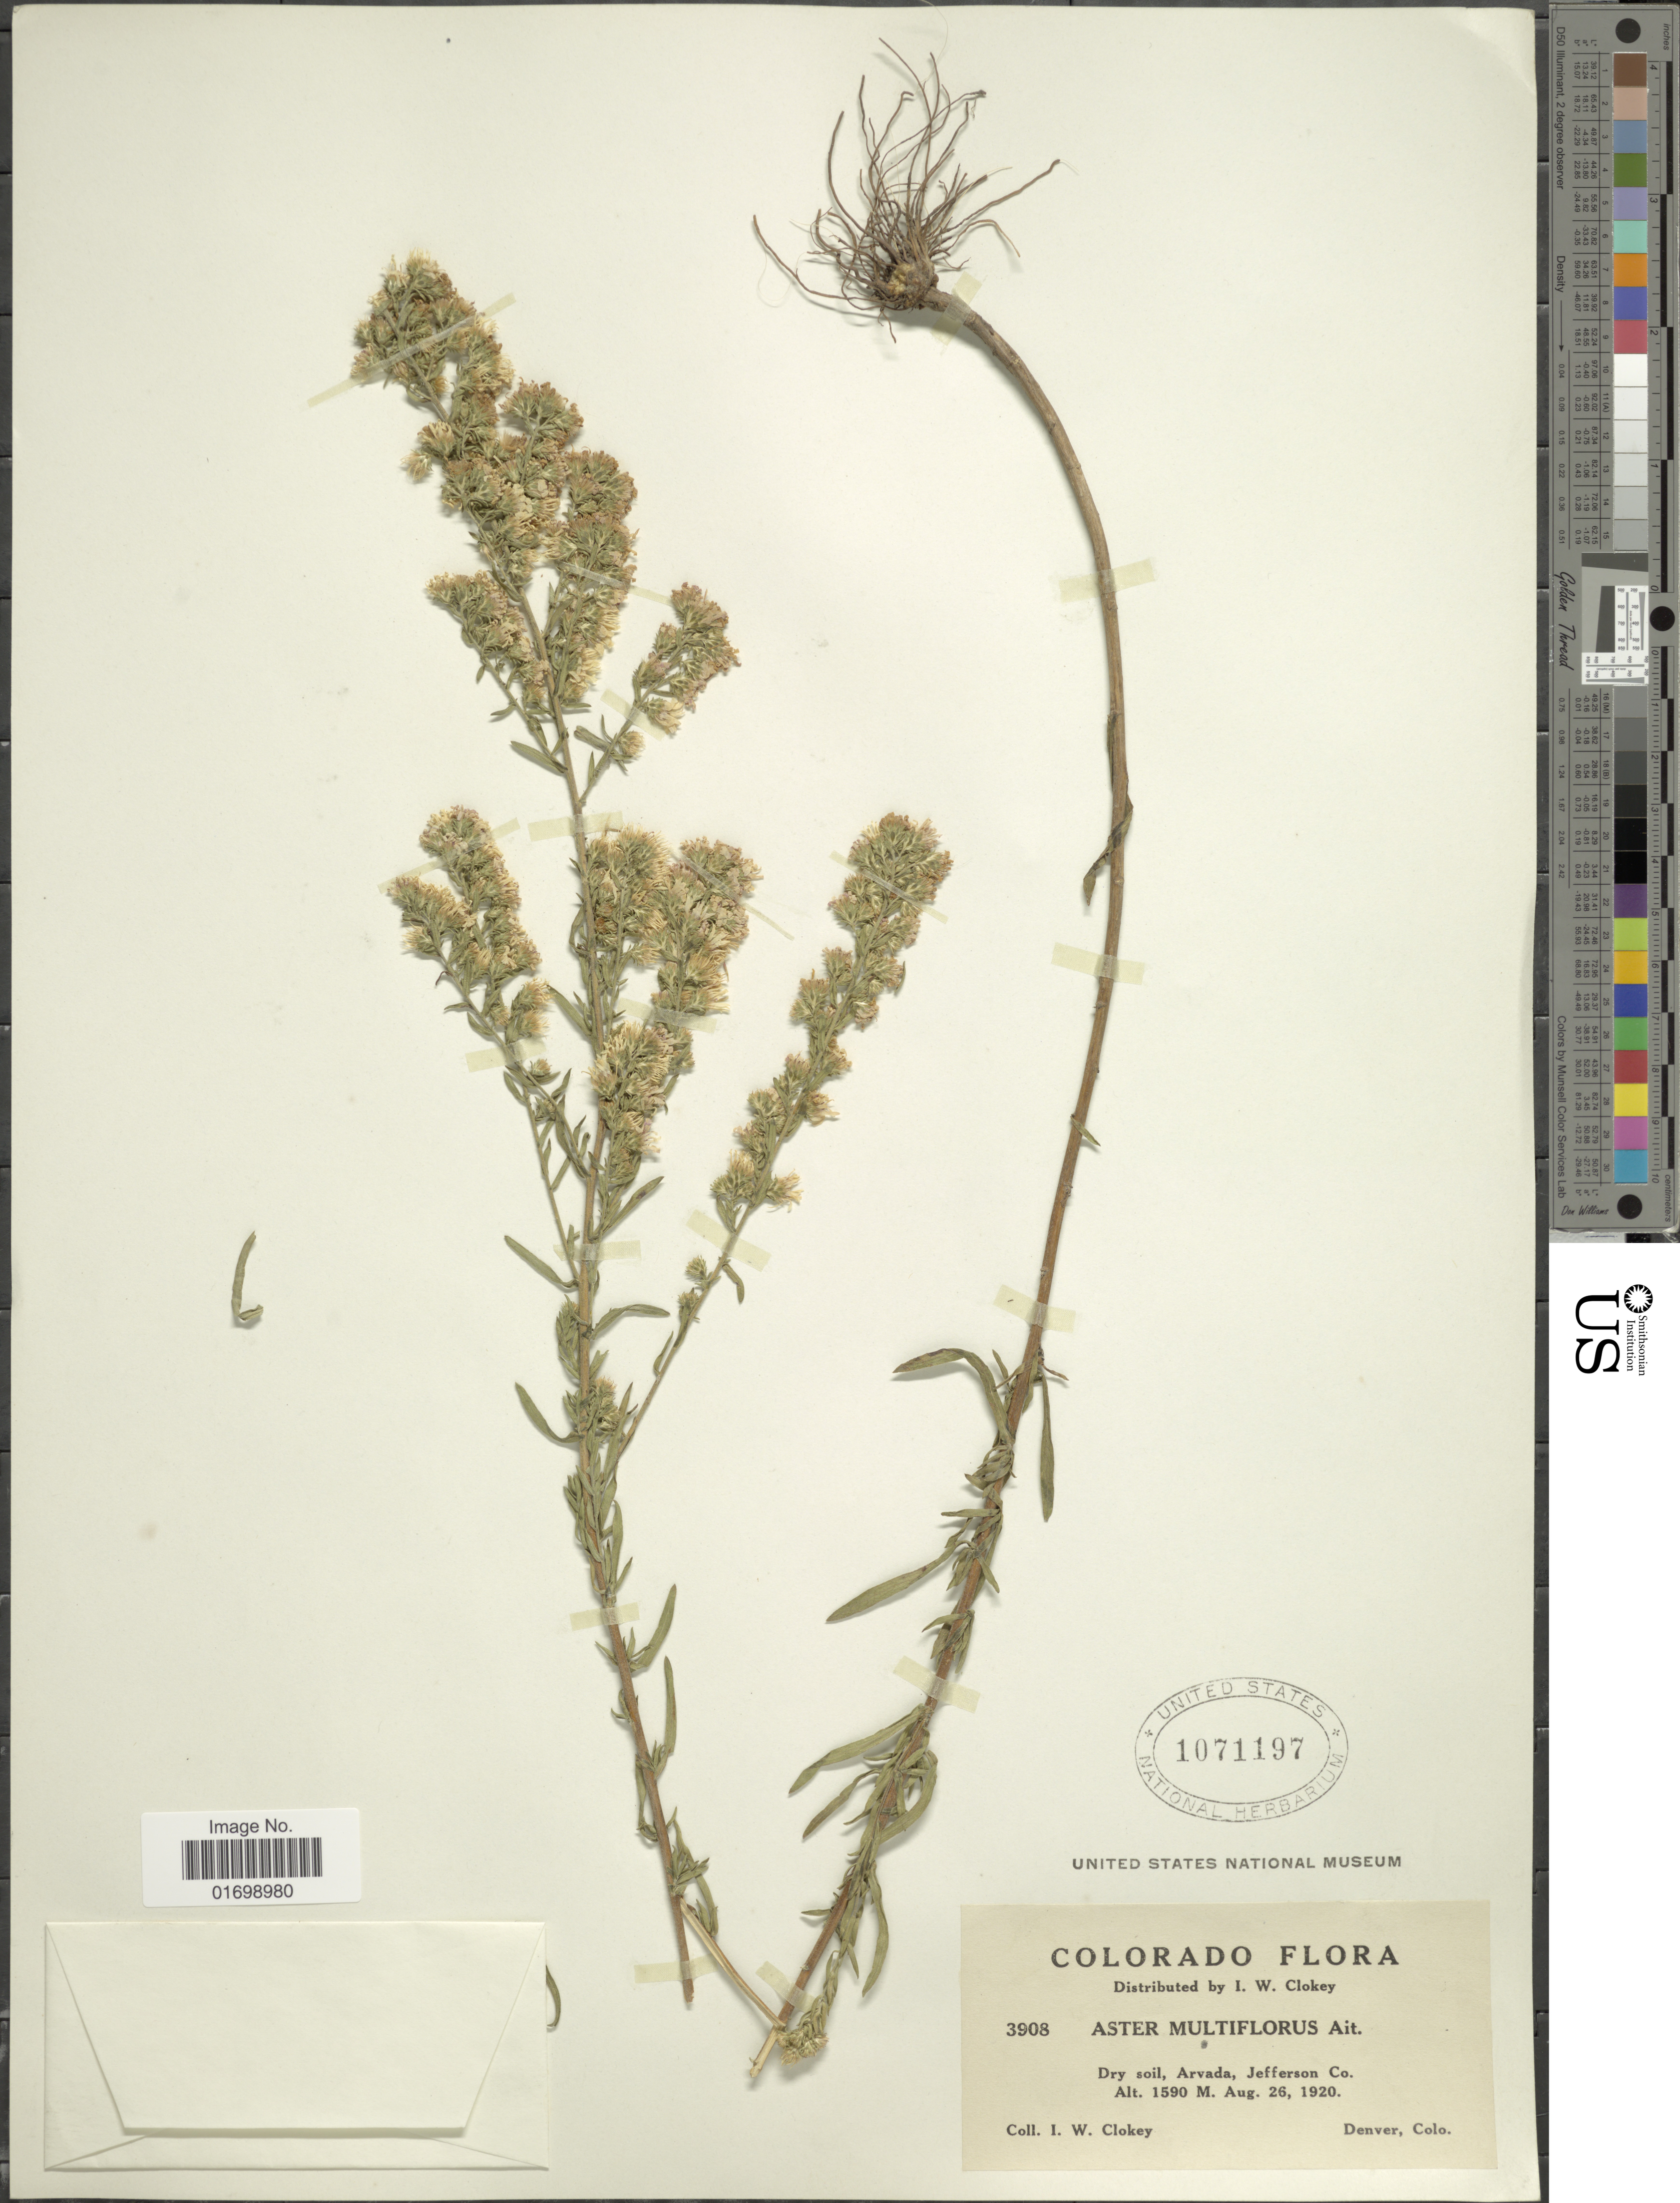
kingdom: Plantae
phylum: Tracheophyta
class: Magnoliopsida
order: Asterales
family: Asteraceae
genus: Symphyotrichum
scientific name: Symphyotrichum ericoides var. ericoides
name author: (L.) G.L. Nesom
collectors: I. W. Clokey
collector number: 3908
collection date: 1920-08-26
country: United States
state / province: Colorado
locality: Dry soil, Arvada, Jefferson Co.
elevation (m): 1590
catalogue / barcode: US 1071197